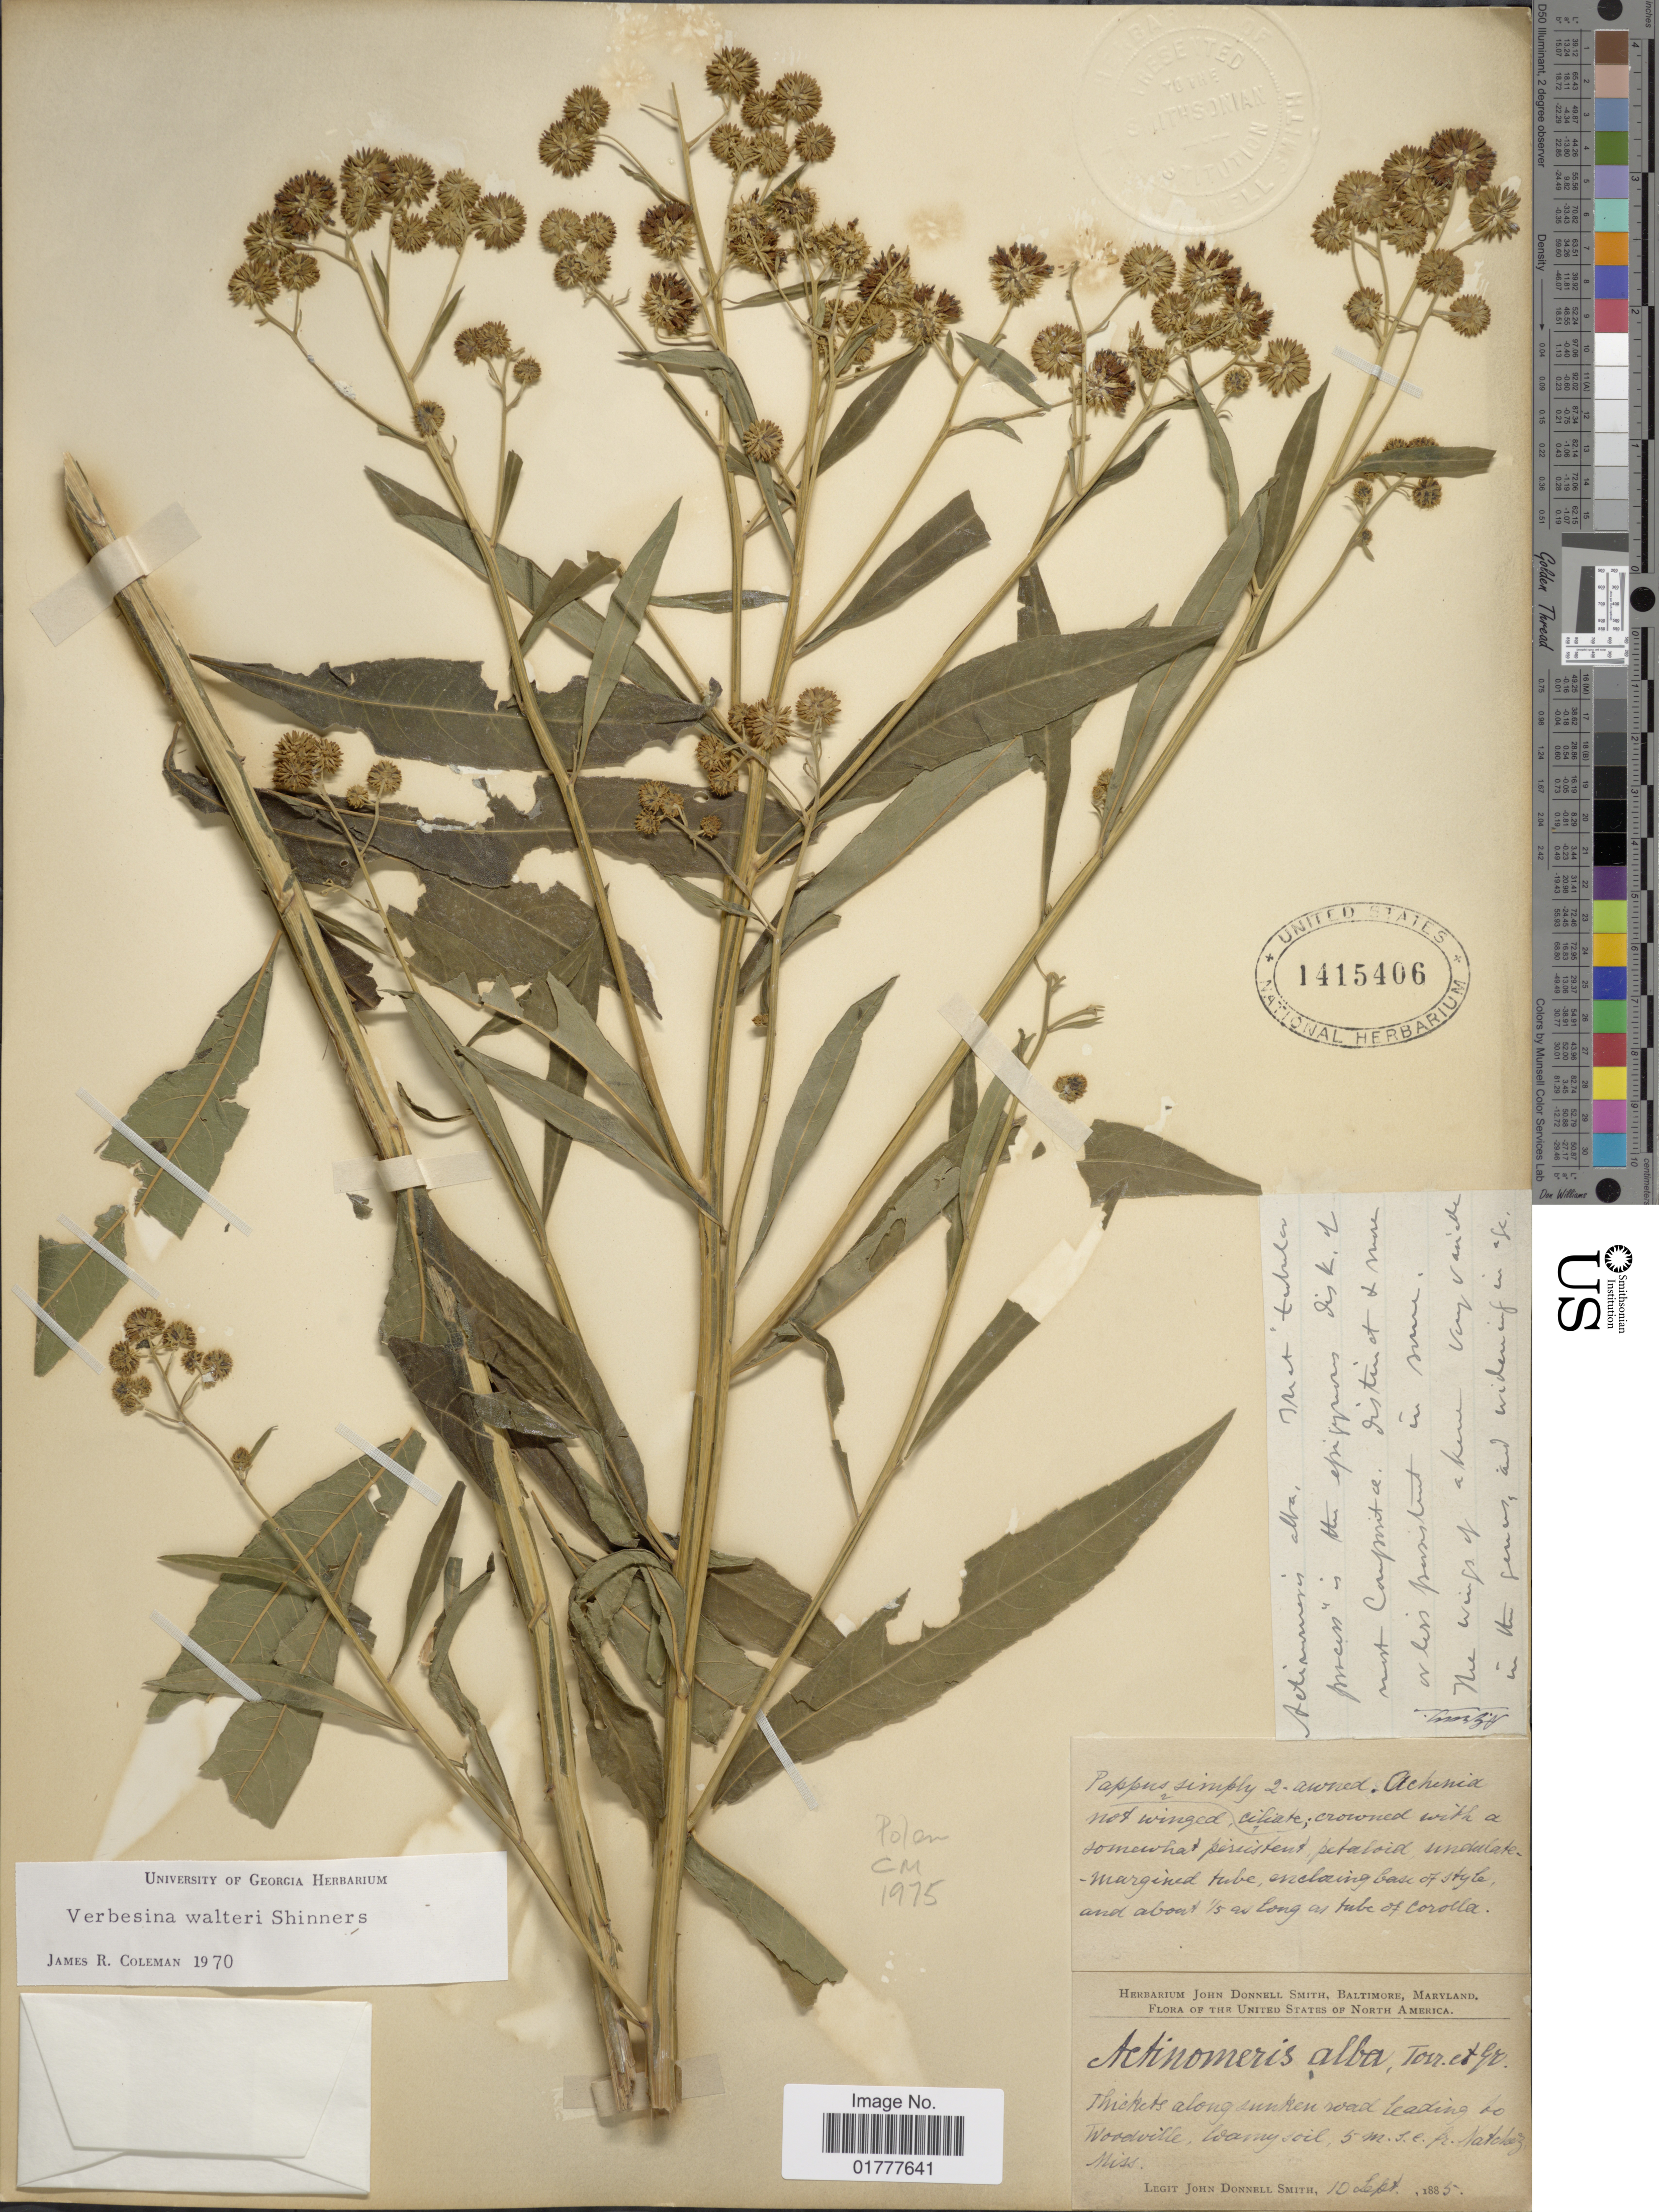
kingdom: Plantae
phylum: Tracheophyta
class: Magnoliopsida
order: Asterales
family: Asteraceae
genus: Actinomeris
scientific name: Actinomeris paniculata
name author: Small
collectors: J. Donnell Smith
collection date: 1885-09-10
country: United States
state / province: Mississippi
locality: Thickets along sunken road leading to Woodville, 5 mi. s. e. fr. Natchez.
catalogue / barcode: US 1415406